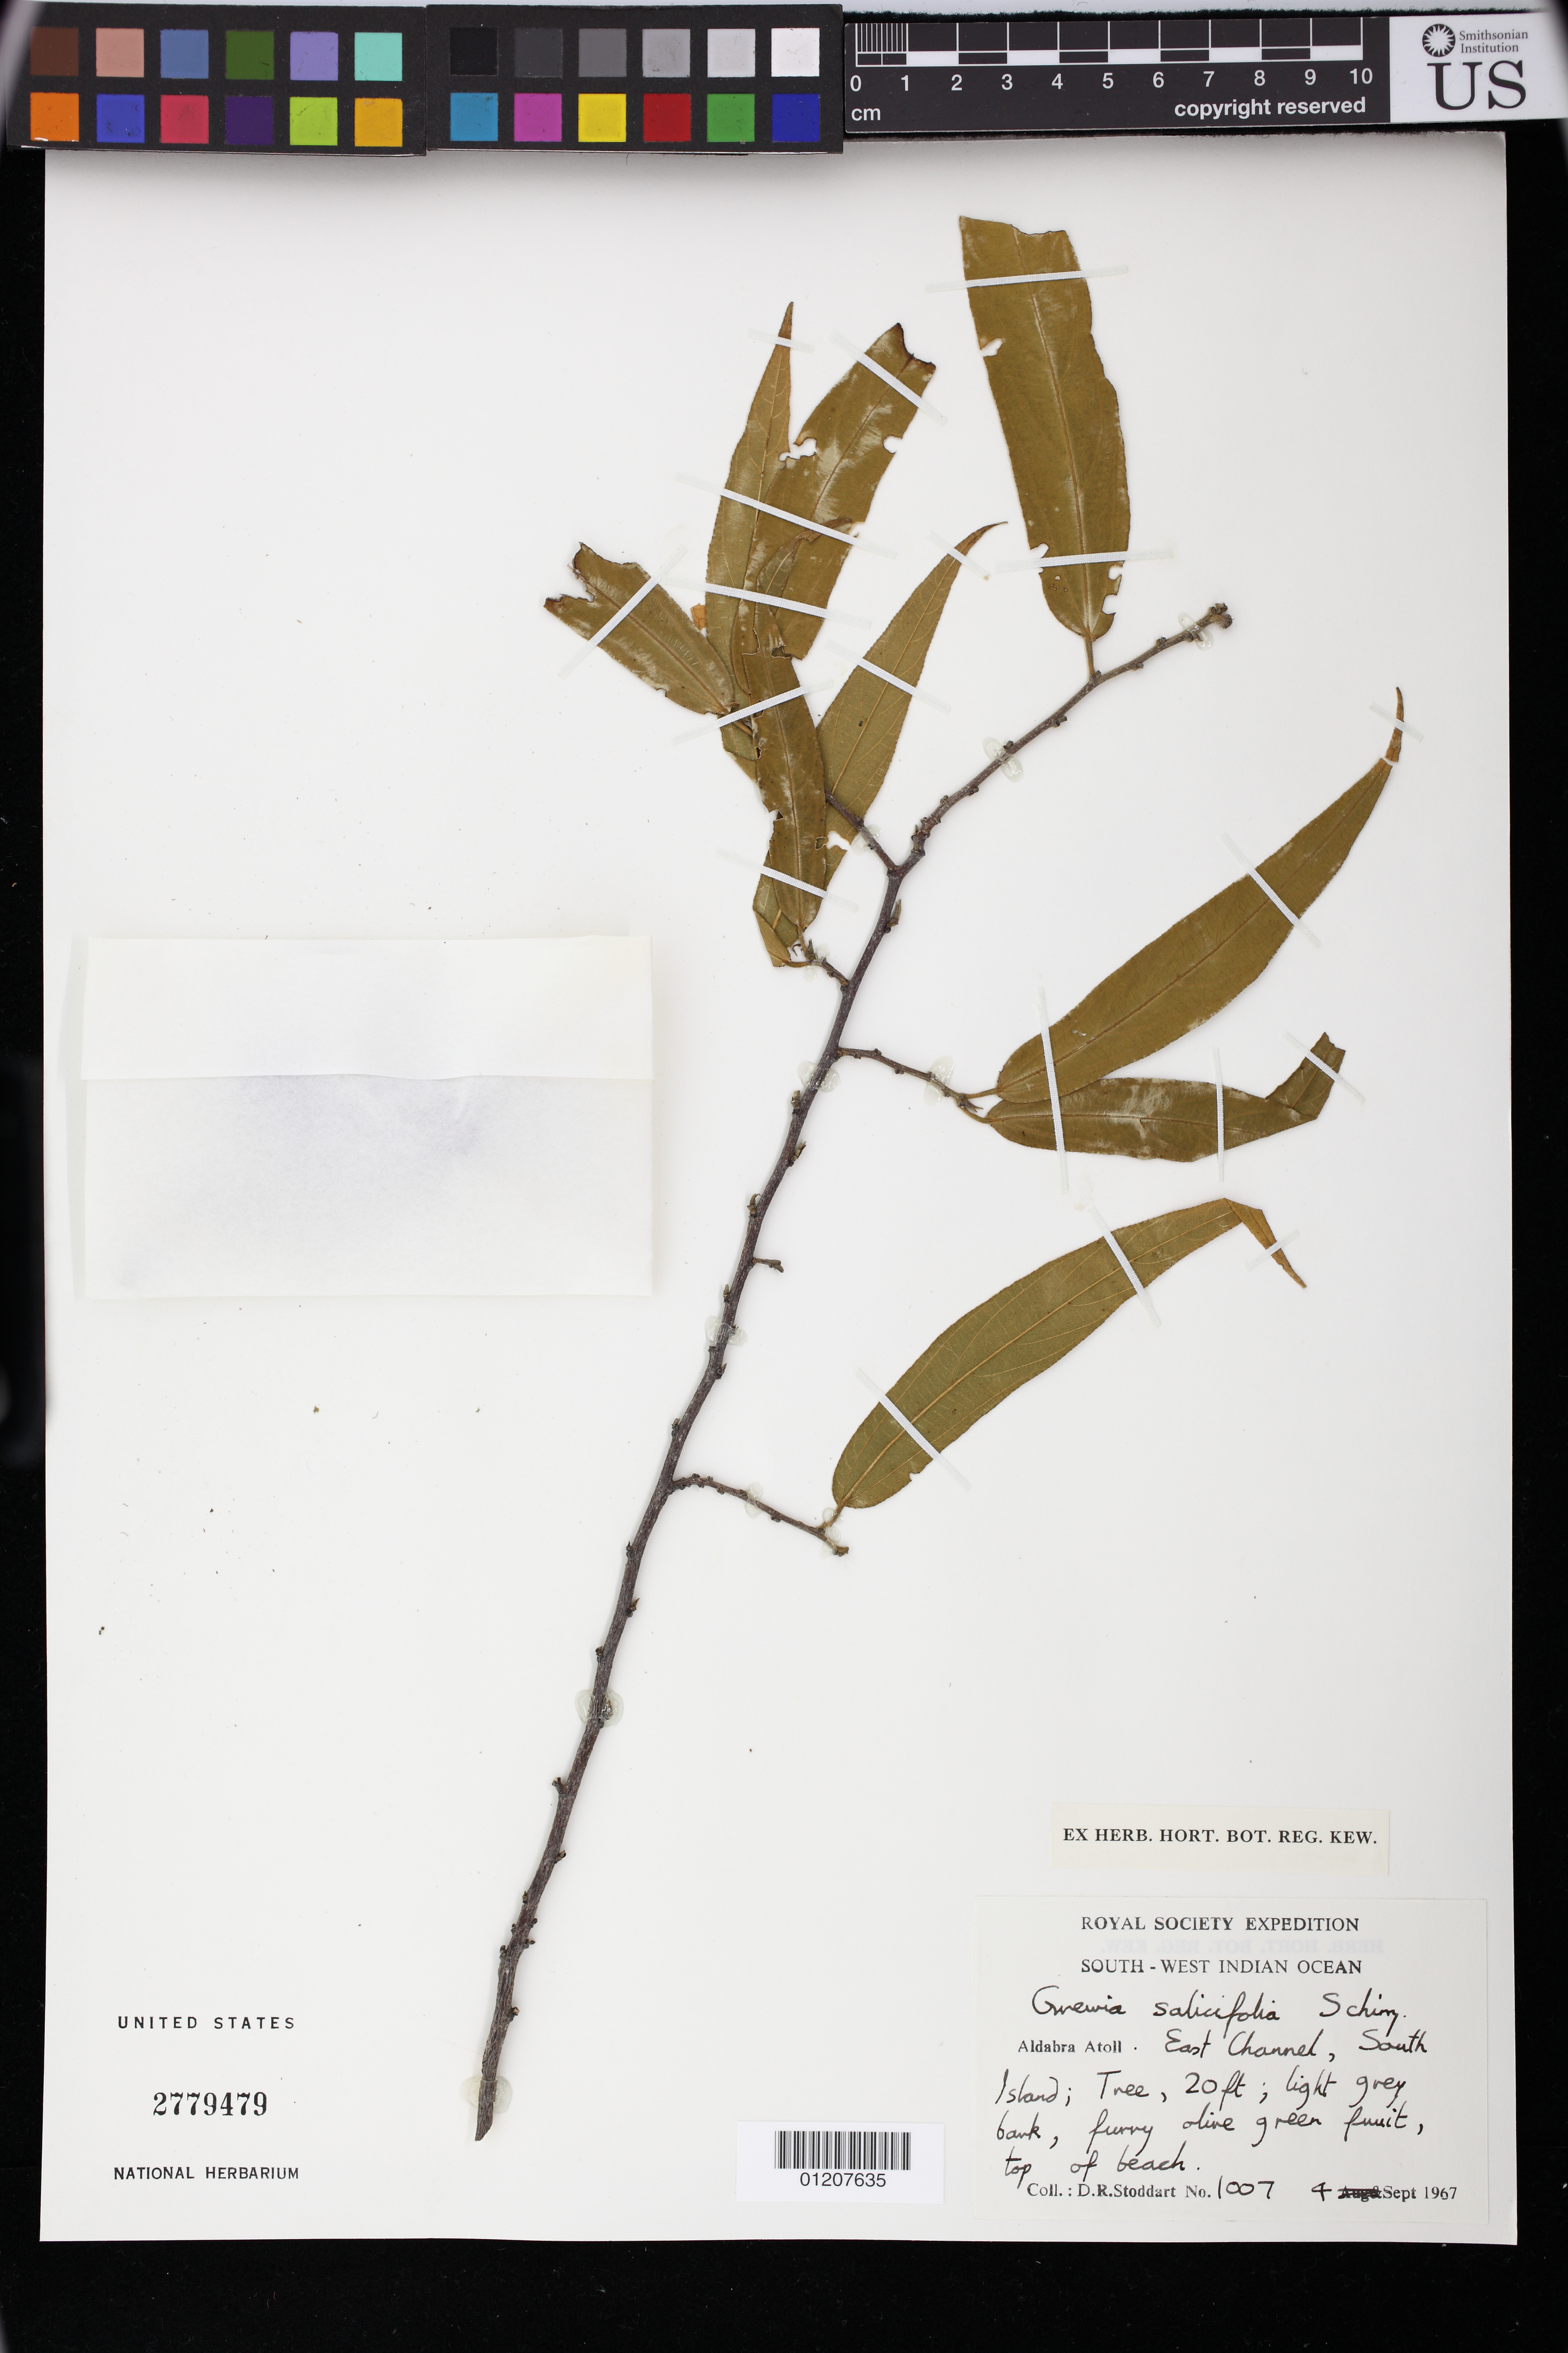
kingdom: Plantae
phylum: Tracheophyta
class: Magnoliopsida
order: Malvales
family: Malvaceae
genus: Grewia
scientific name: Grewia salicifolia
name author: Schinz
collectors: D. R. Stoddart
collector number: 1007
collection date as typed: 09 Apr 1967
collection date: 1967-04-09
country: Seychelles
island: Aldabra Atoll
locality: South-West Indian Ocean. Aldabra Atoll - East Channel, South Islet; top of beach.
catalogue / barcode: US 2779479